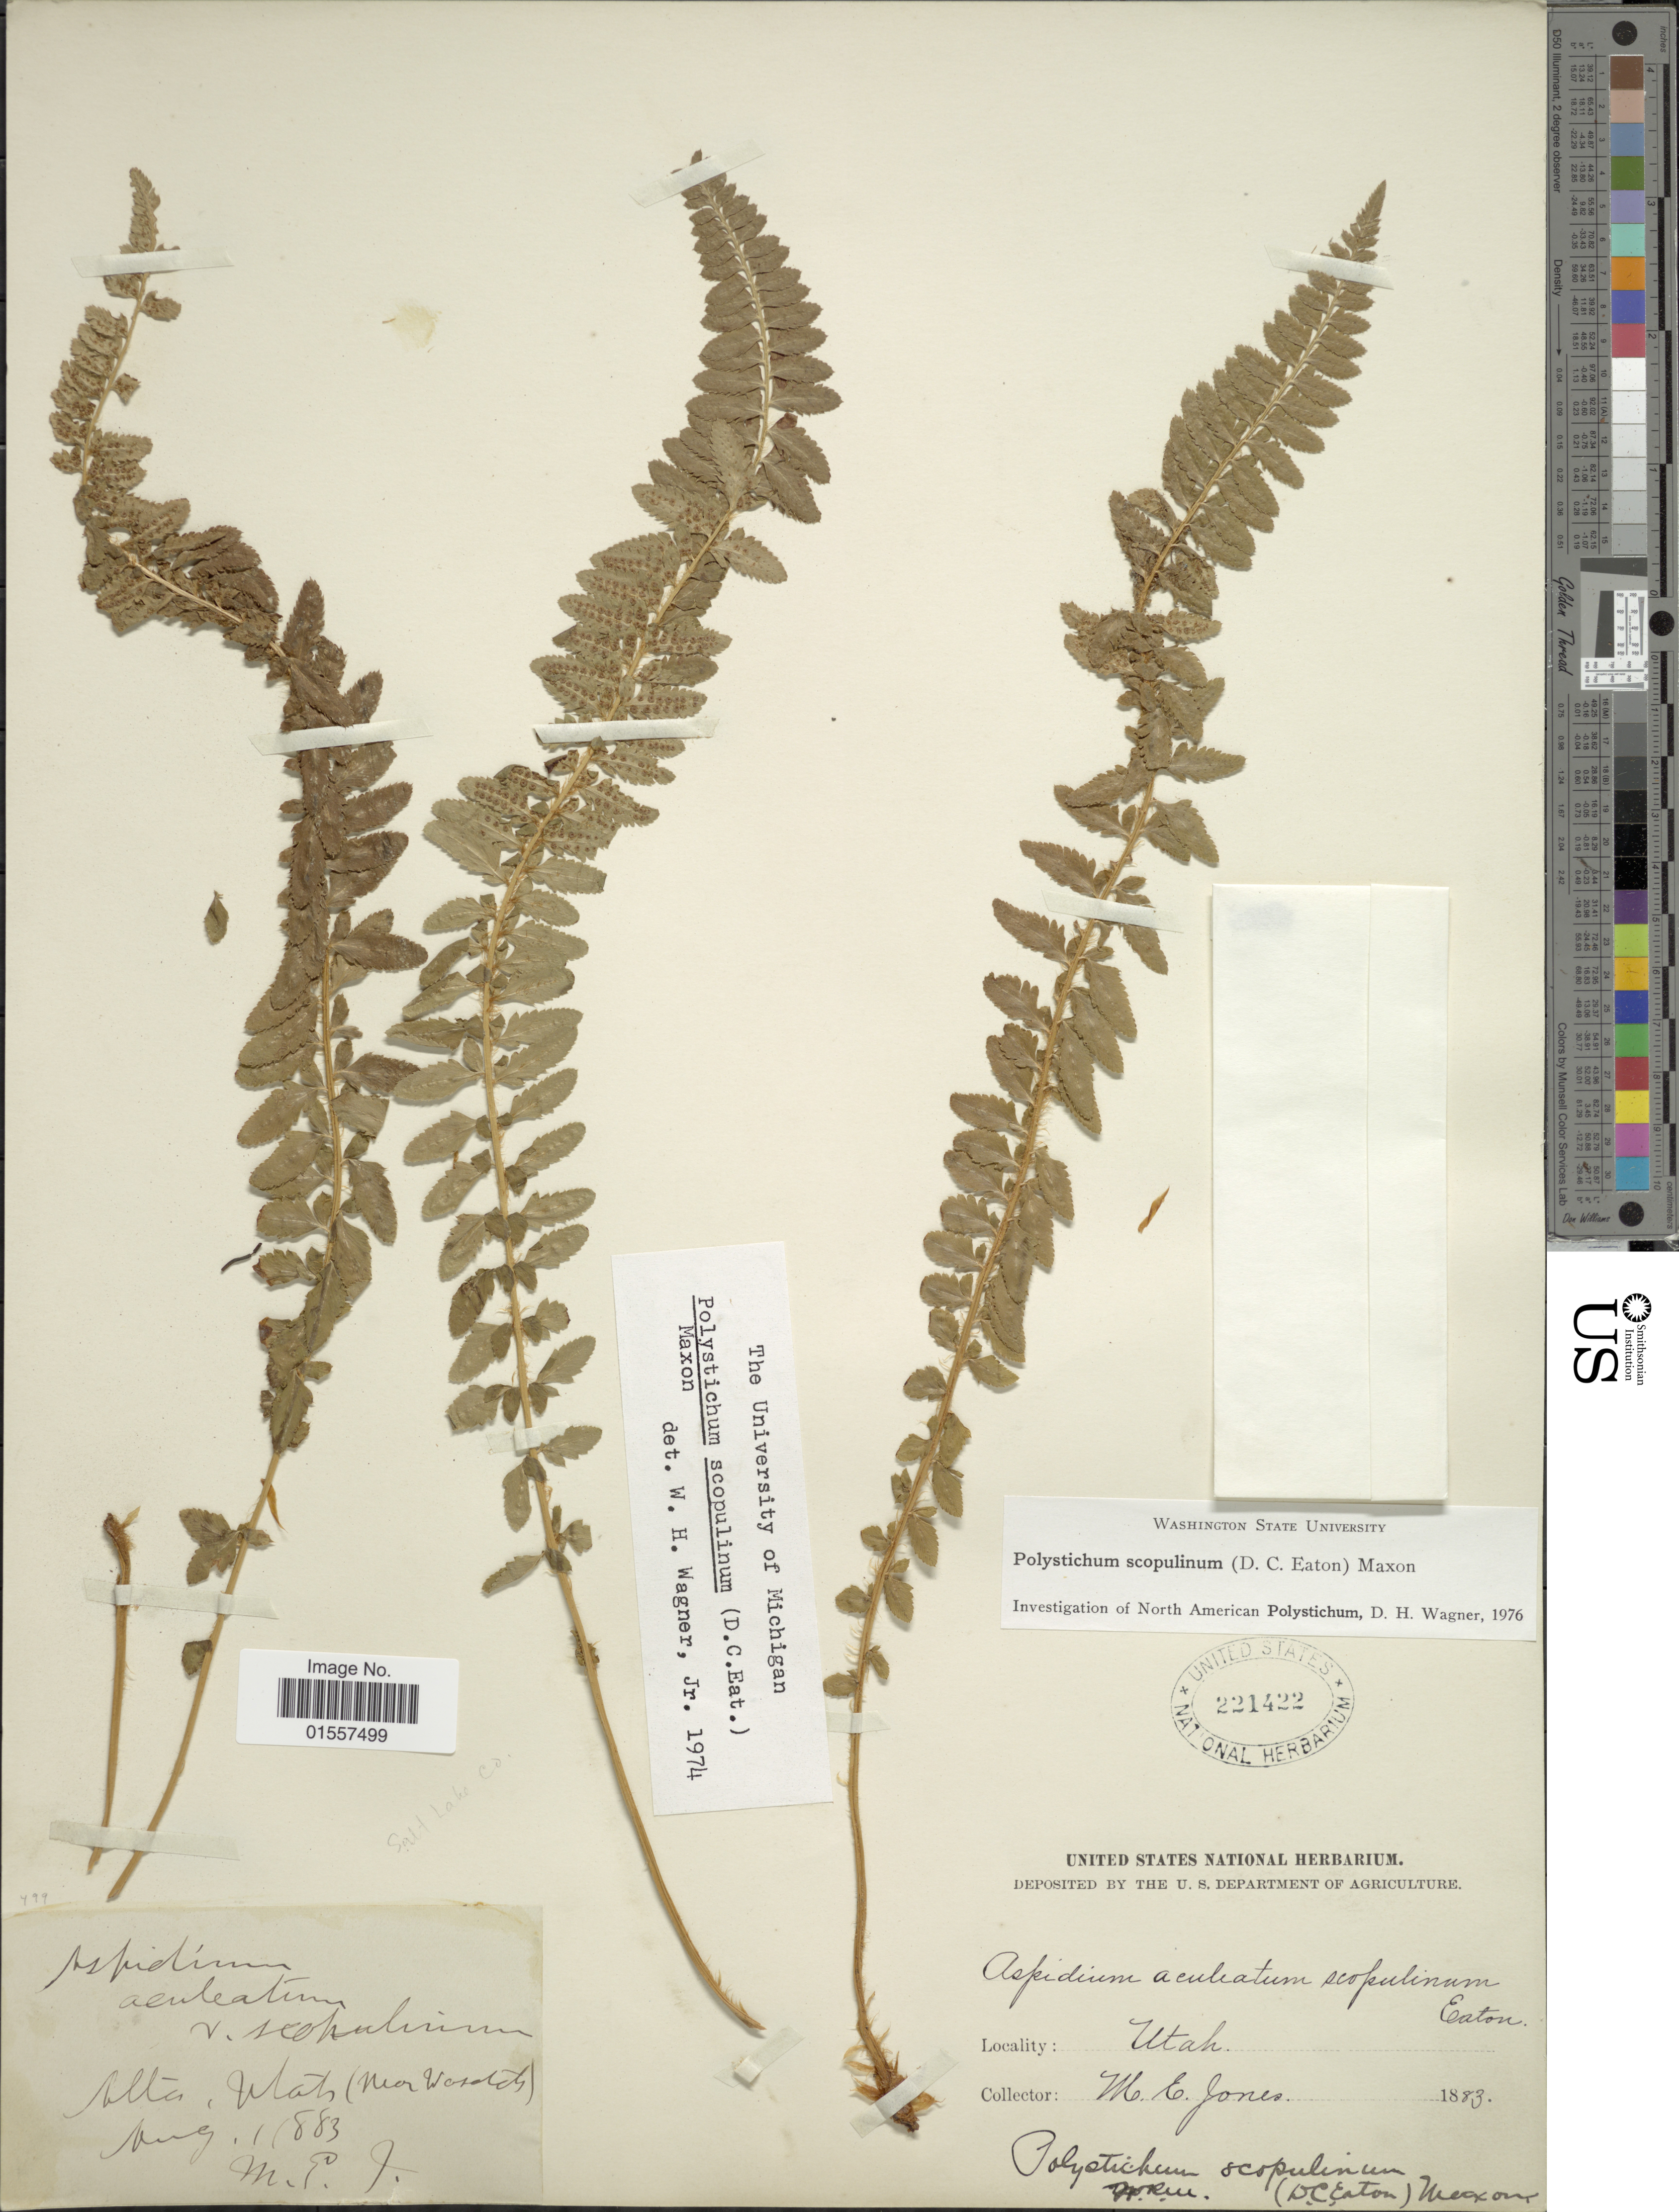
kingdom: Plantae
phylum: Tracheophyta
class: Polypodiopsida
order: Polypodiales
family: Dryopteridaceae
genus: Polystichum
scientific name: Polystichum scopulinum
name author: (D.C. Eaton) Maxon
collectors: M. E. Jones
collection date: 1883-08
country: United States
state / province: Utah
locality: Alta, (Near Wasatch)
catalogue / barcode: US 221422